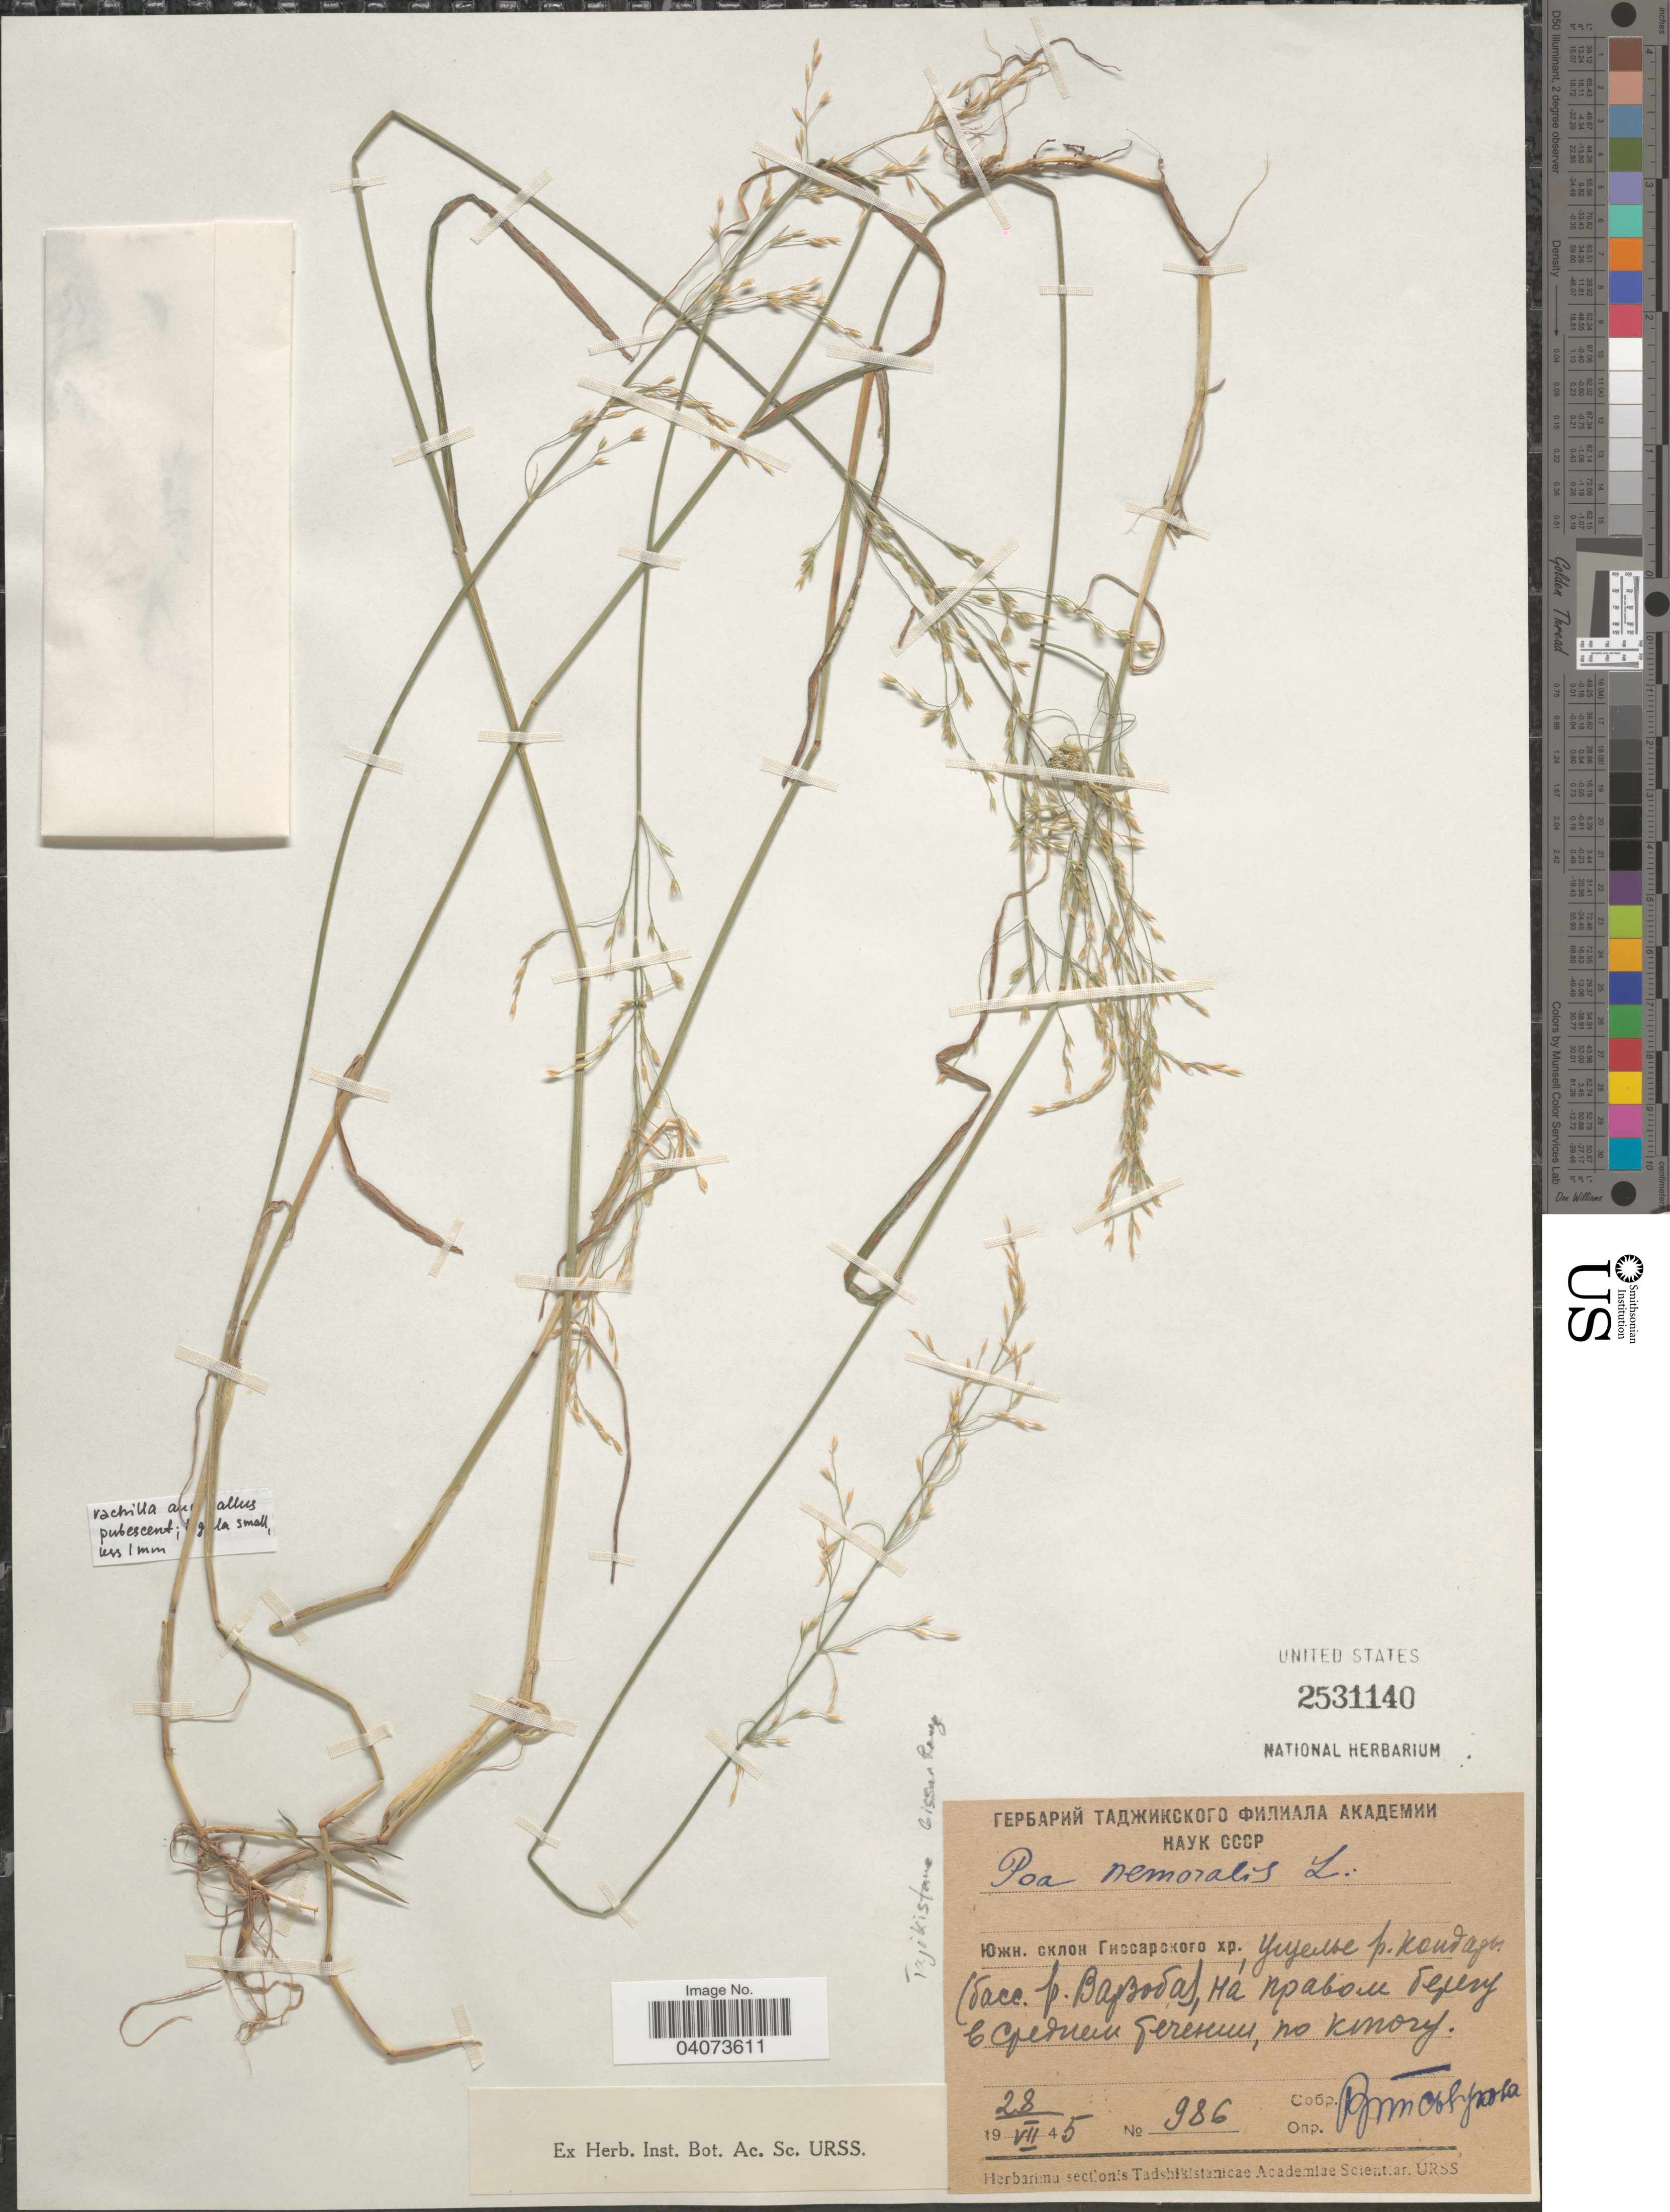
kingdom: Plantae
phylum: Tracheophyta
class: Liliopsida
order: Poales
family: Poaceae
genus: Poa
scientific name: Poa nemoralis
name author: L.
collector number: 986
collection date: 1945-07-28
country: Tajikistan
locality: South slope Gissar Ridge, river Kondara, basin of river Varzob.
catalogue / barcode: US 2531140